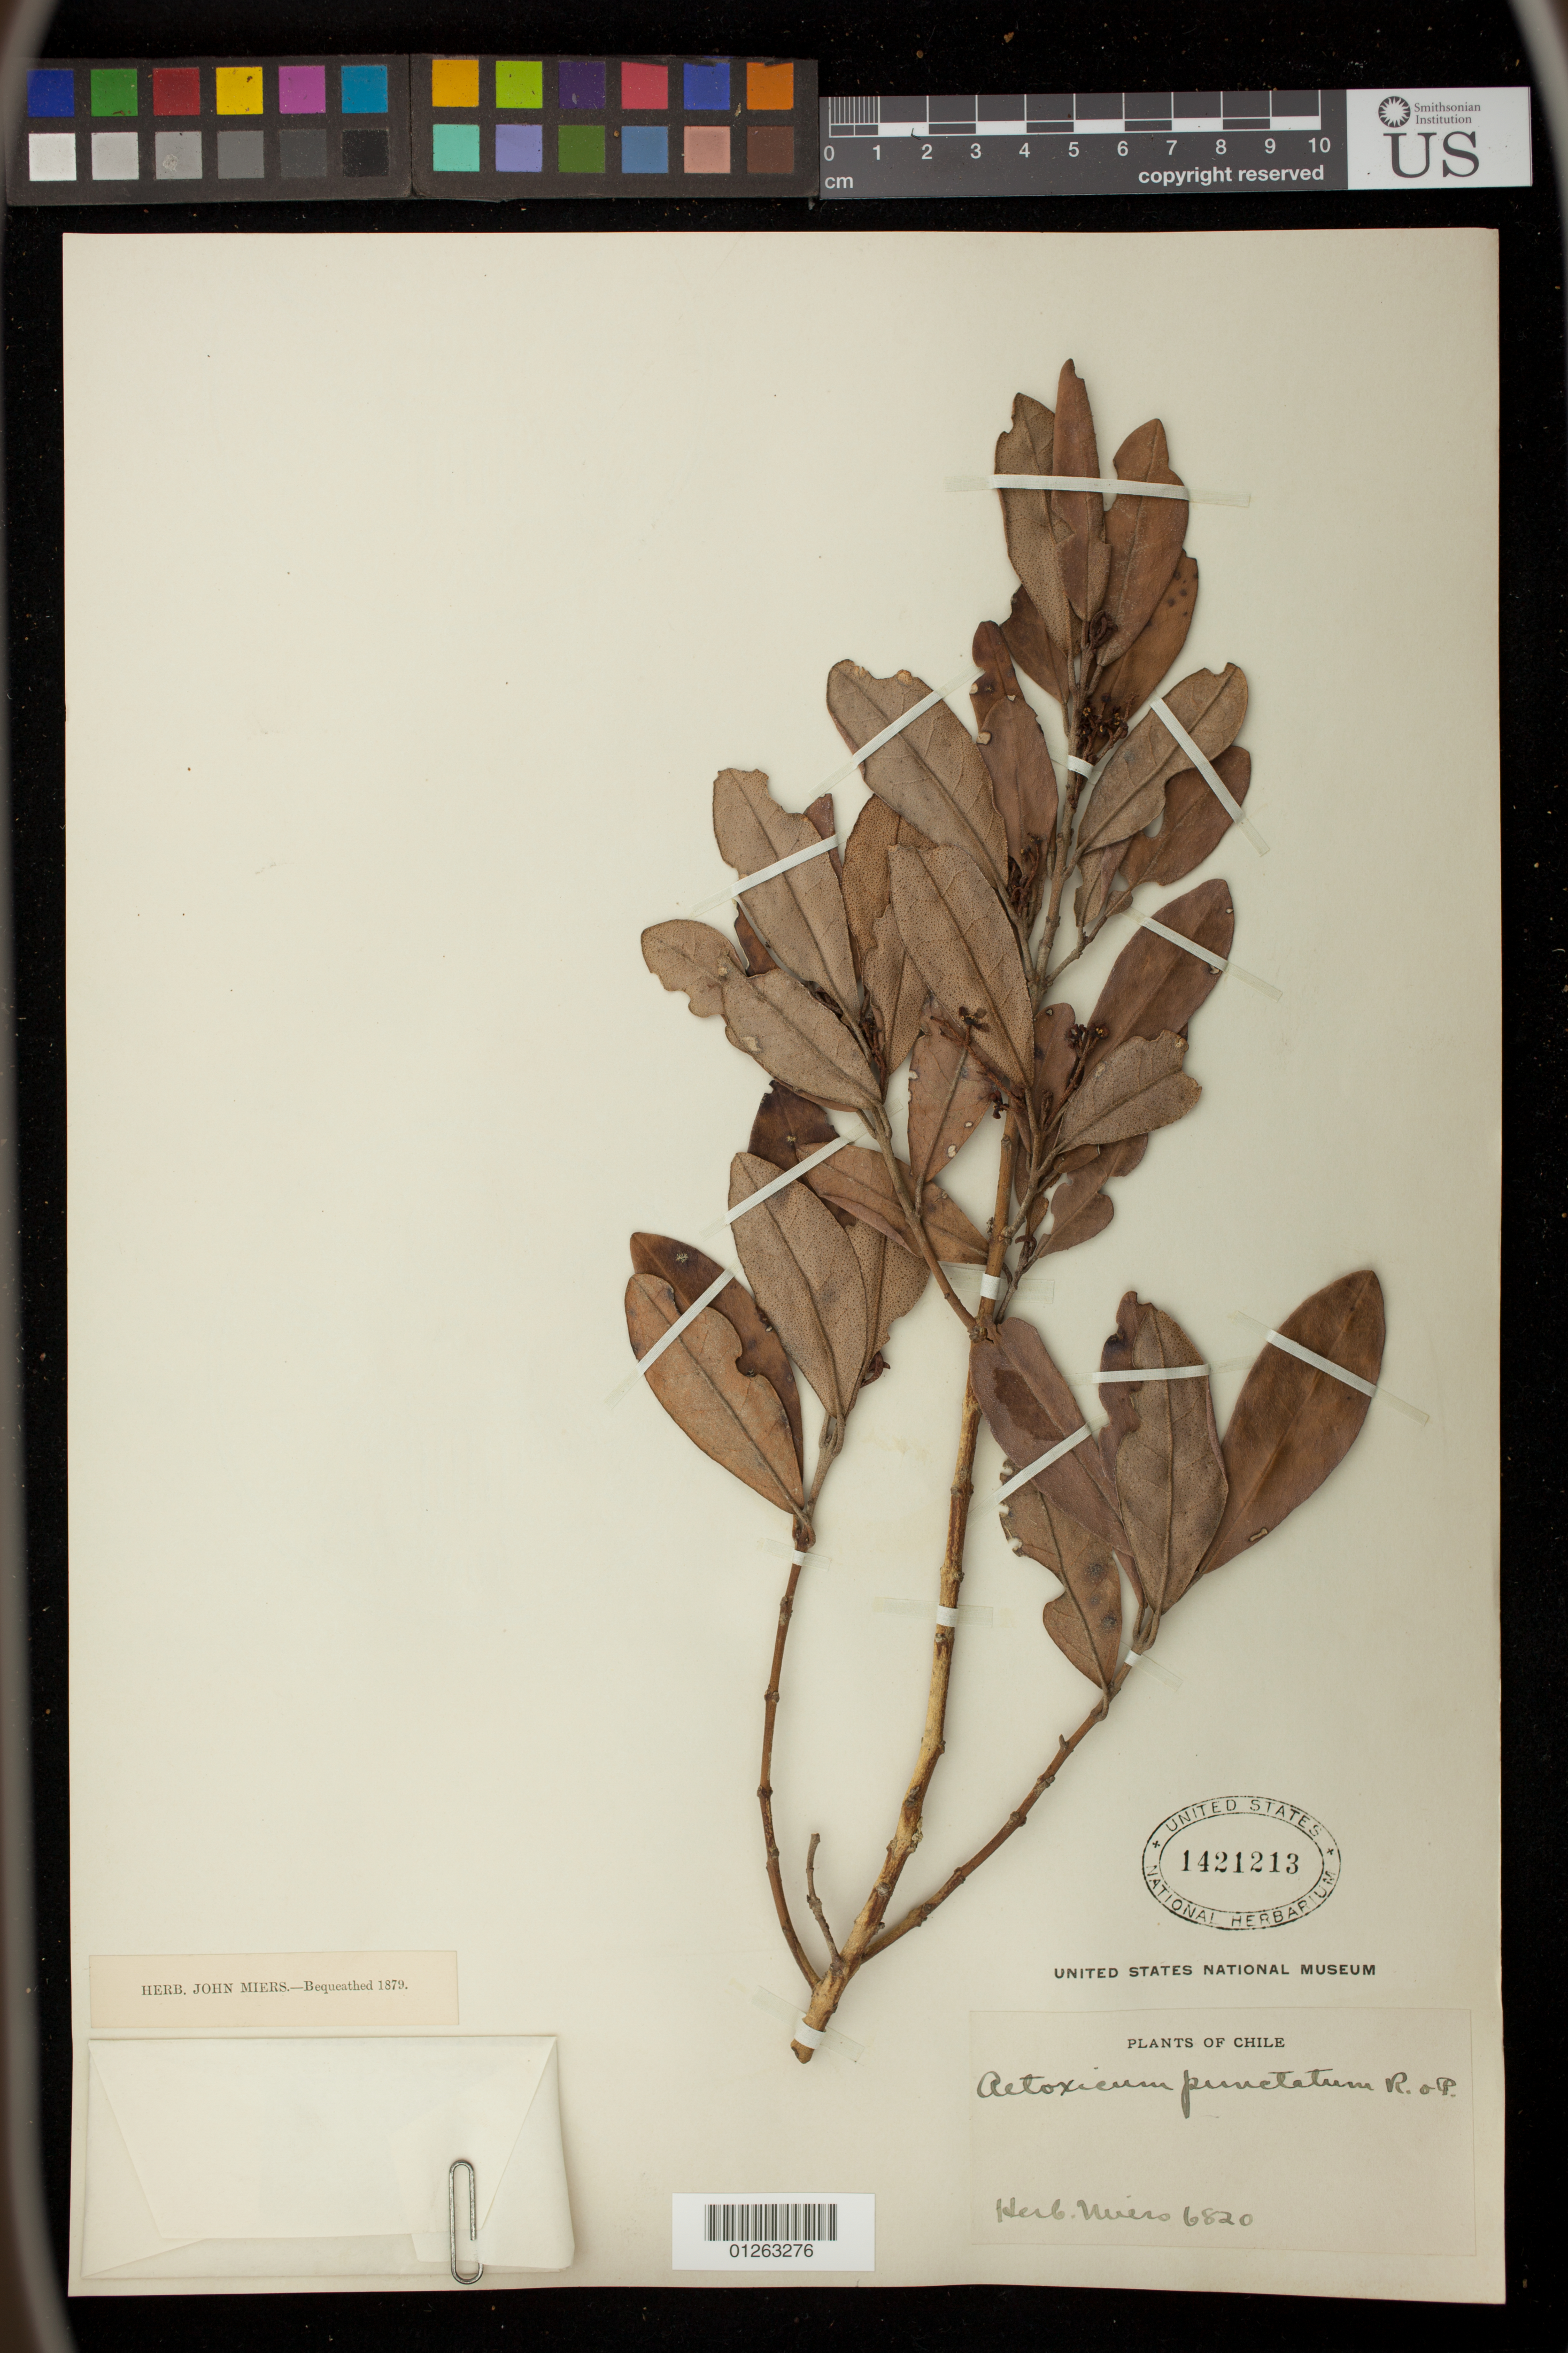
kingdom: Plantae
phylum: Tracheophyta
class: Magnoliopsida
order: Berberidopsidales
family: Aextoxicaceae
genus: Aextoxicon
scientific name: Aextoxicon punctatum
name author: Ruiz & Pav.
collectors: J. Miers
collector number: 6820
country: Chile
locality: Concon.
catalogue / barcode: US 1421213